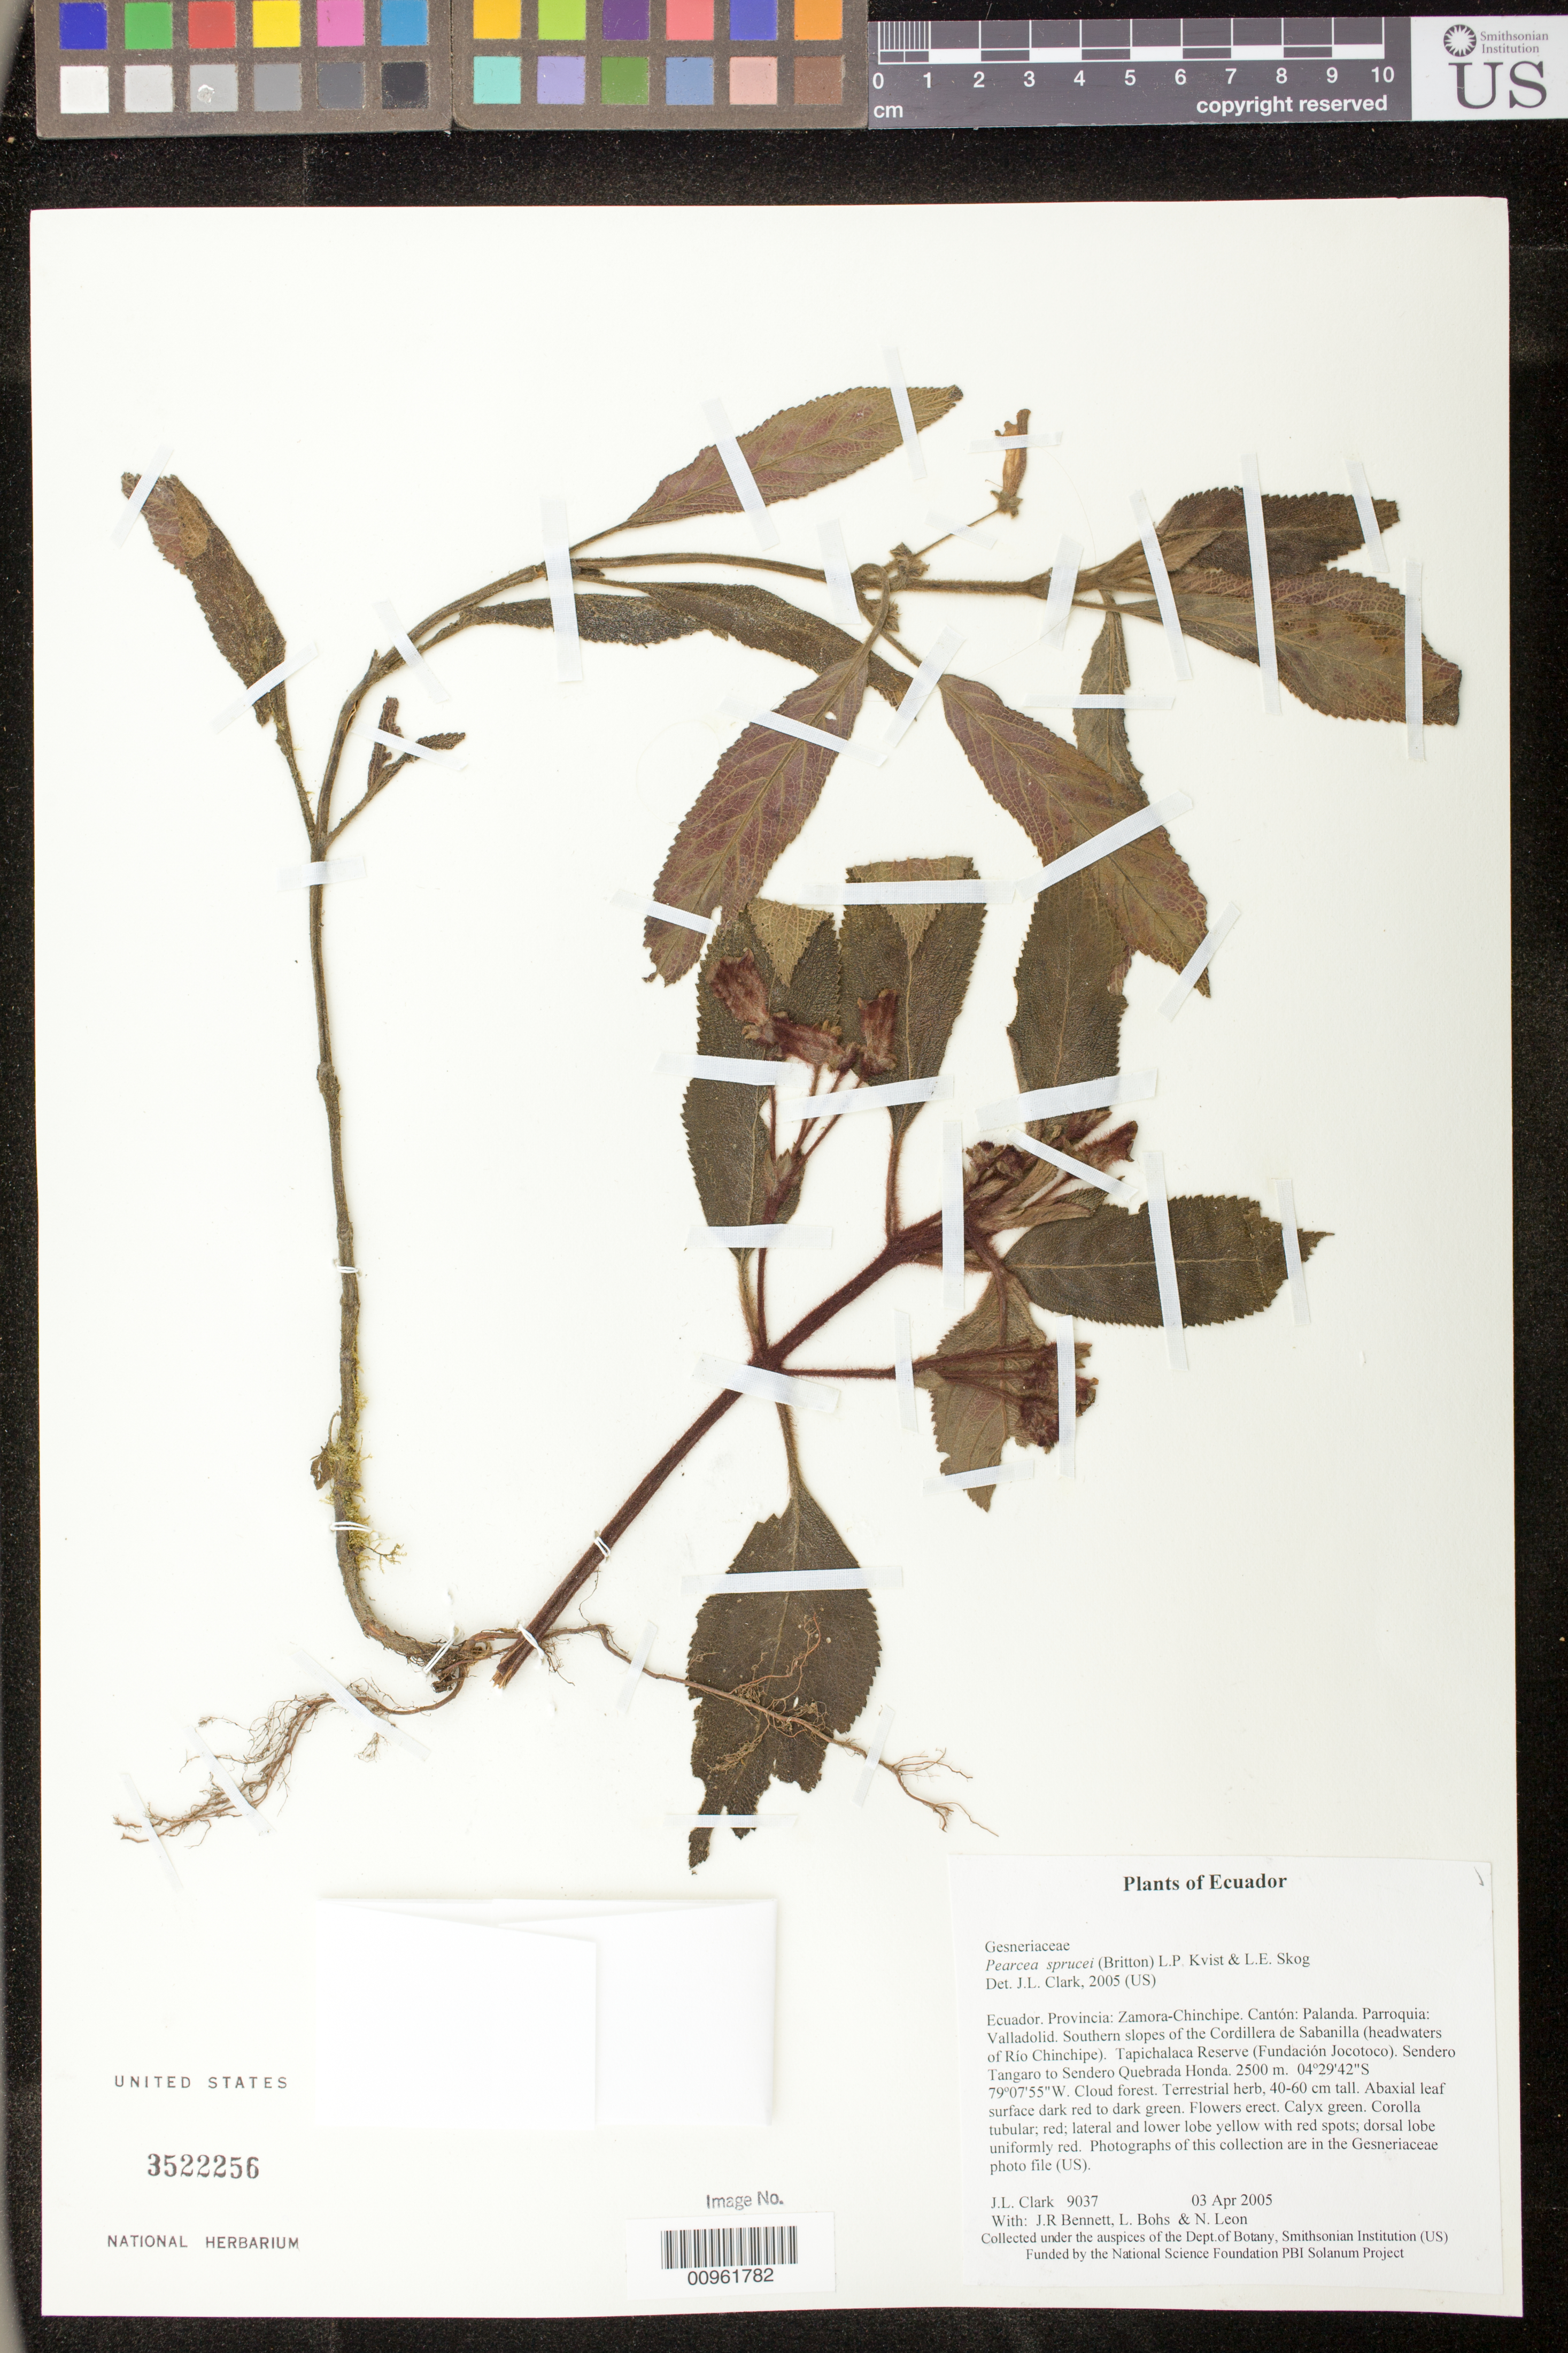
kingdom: Plantae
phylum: Tracheophyta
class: Magnoliopsida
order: Lamiales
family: Gesneriaceae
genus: Pearcea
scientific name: Pearcea sprucei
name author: (Britton) L.P. Kvist & L.E. Skog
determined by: Clark, J. L., (SEL), The Marie Selby Botanical Garden (UNITED STATES)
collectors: J. L. Clark, J. R. Bennett, L. A. Bohs & N. Leon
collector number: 9037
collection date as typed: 03 Apr 2005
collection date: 2005-04-03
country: Ecuador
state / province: Zamora-Chinchipe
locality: Palanda. Parroquia: Valladolid. Southern slopes of the Cordillera de Sabanilla (headwaters of Río Chinchipe). Tapichalaca Reserve (Fundación Jocotoco). Sendero Tangaro to Sendero Quebrada Honda.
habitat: Cloud forest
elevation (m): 2500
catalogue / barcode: US 3522256